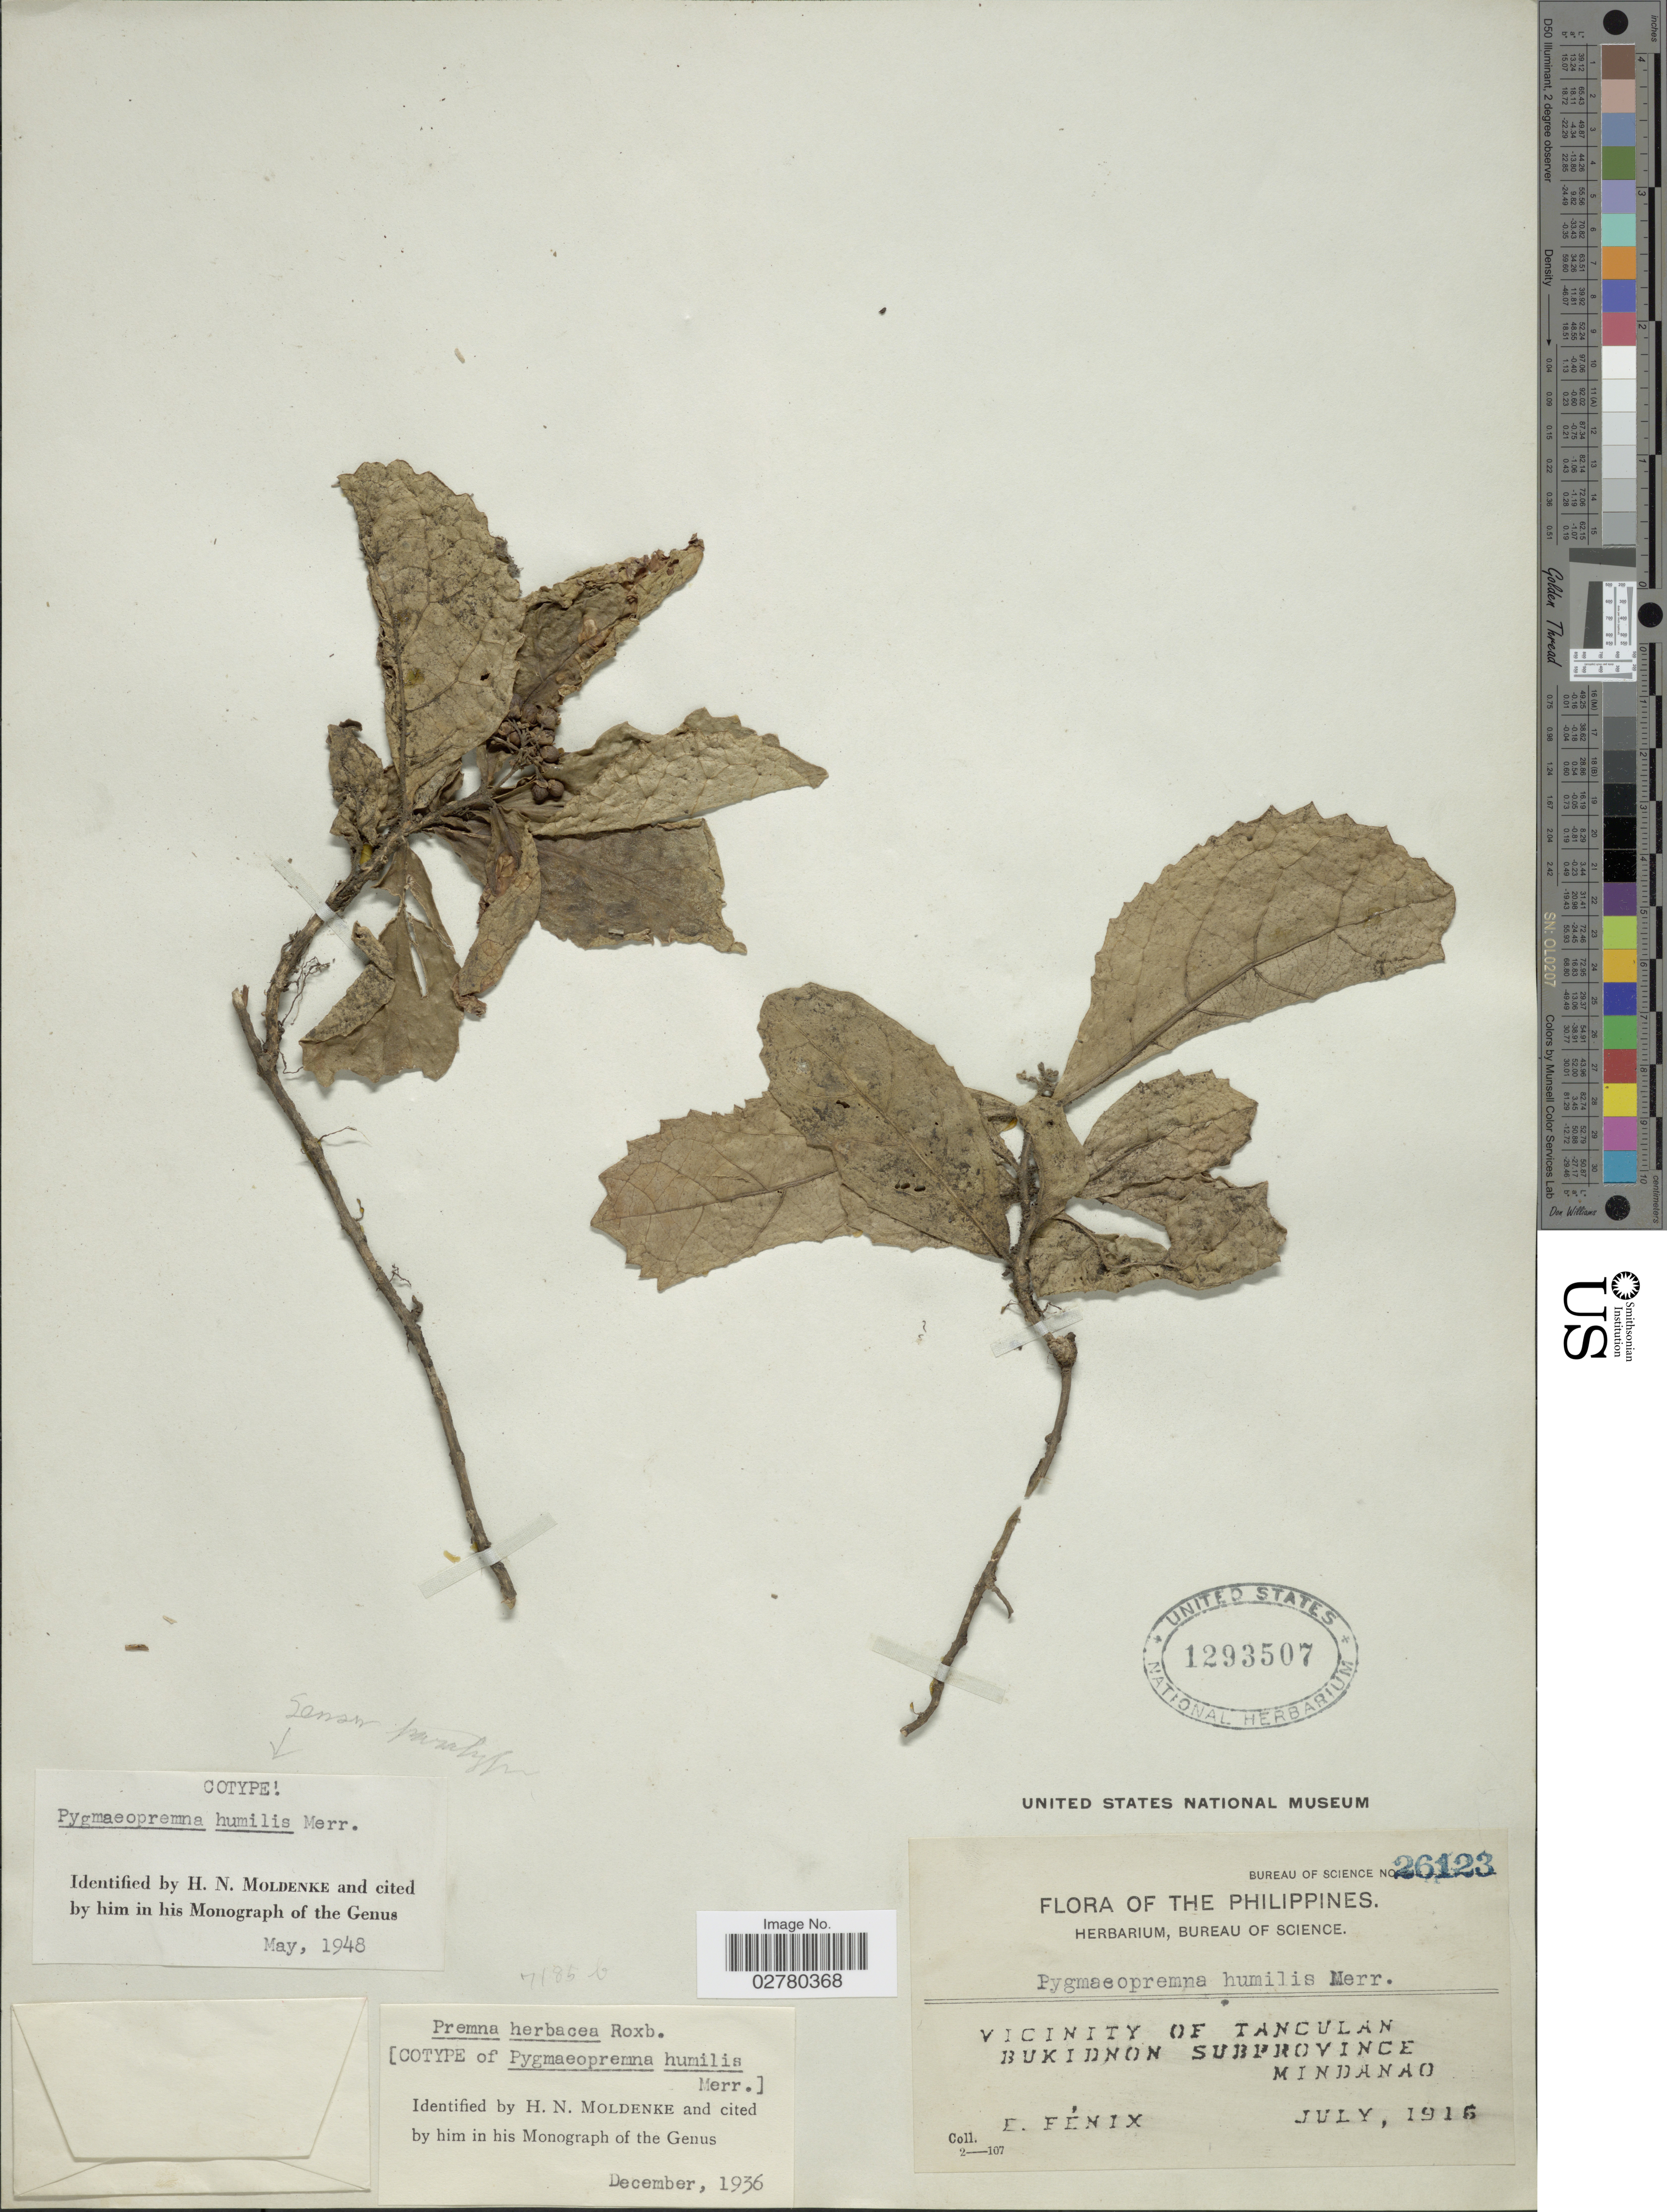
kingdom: Plantae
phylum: Tracheophyta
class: Magnoliopsida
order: Lamiales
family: Lamiaceae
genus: Premna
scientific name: Premna herbacea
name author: Roxb.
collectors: E. Fenix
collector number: Bureau of Science 26123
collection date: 1916-07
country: Philippines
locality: Vicinity of Tanculan, Bukidnon Subprovince, Mindanao.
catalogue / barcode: US 1293507